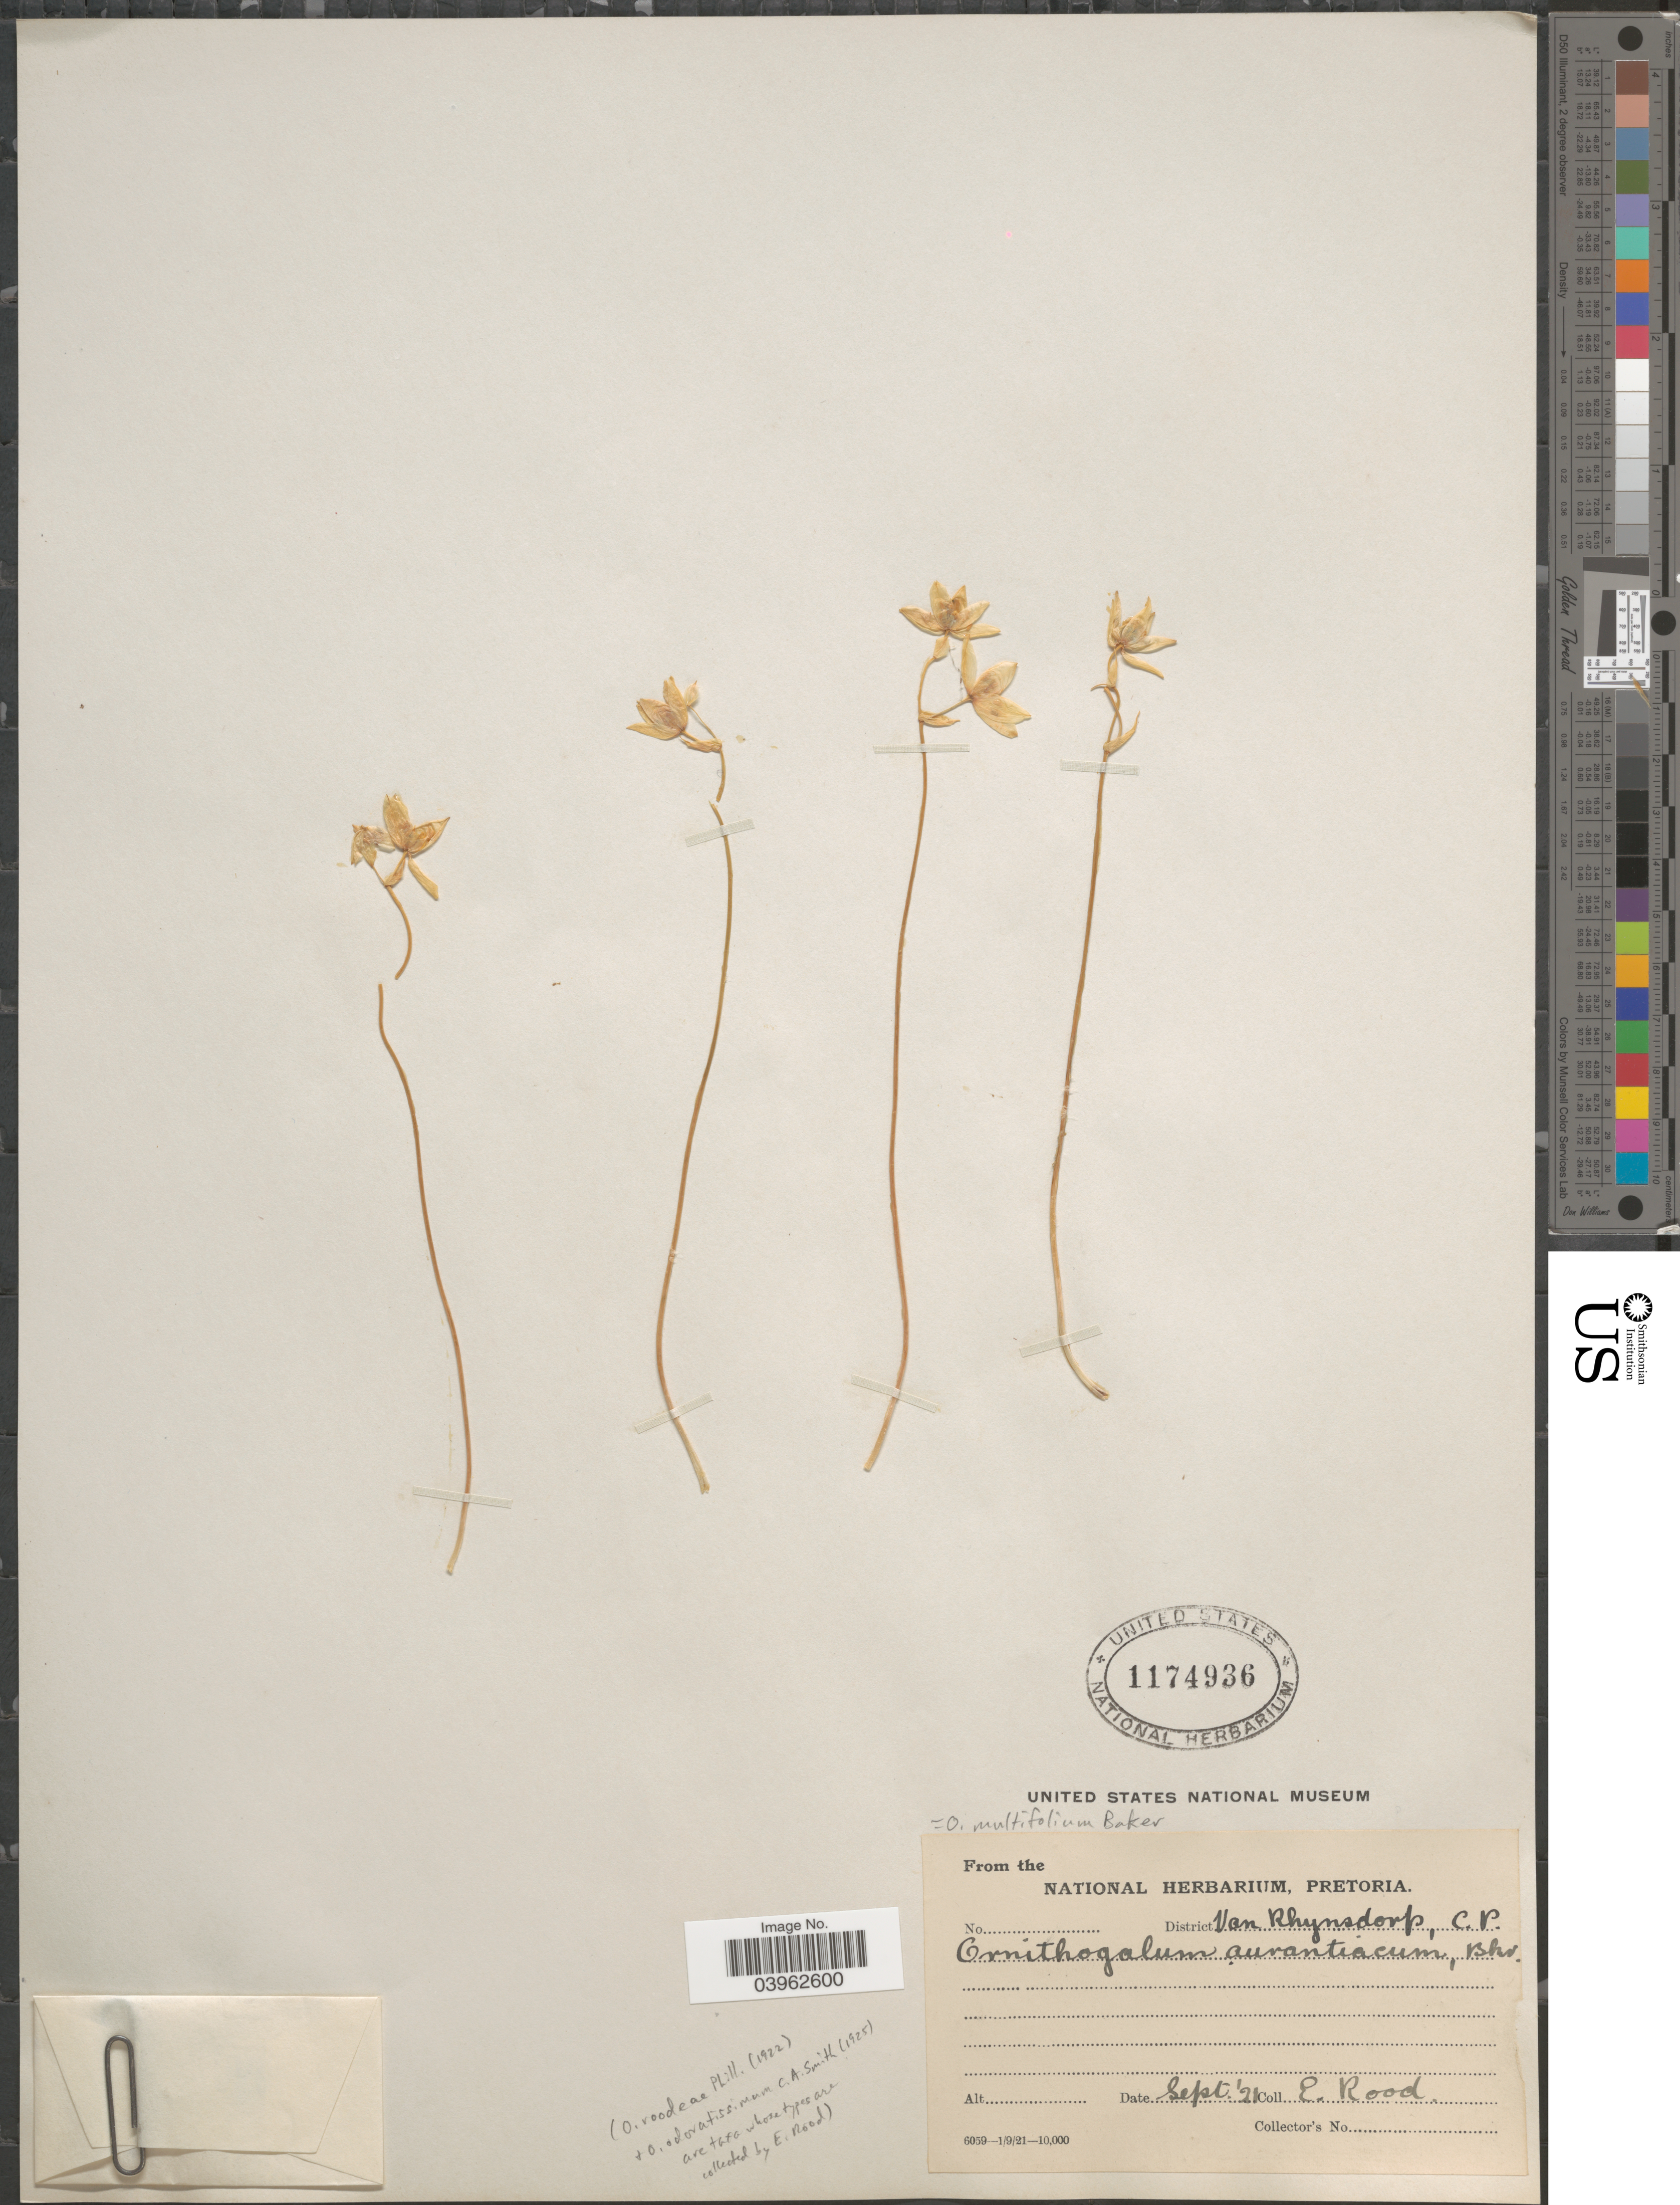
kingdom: Plantae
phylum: Tracheophyta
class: Liliopsida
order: Asparagales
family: Asparagaceae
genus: Ornithogalum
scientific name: Ornithogalum multifolium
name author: Baker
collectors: E. Rood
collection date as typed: Transcribed d/m/y: /9/21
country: South Africa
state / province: Western Cape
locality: District Van Rhynsdorp.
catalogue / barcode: US 1174936